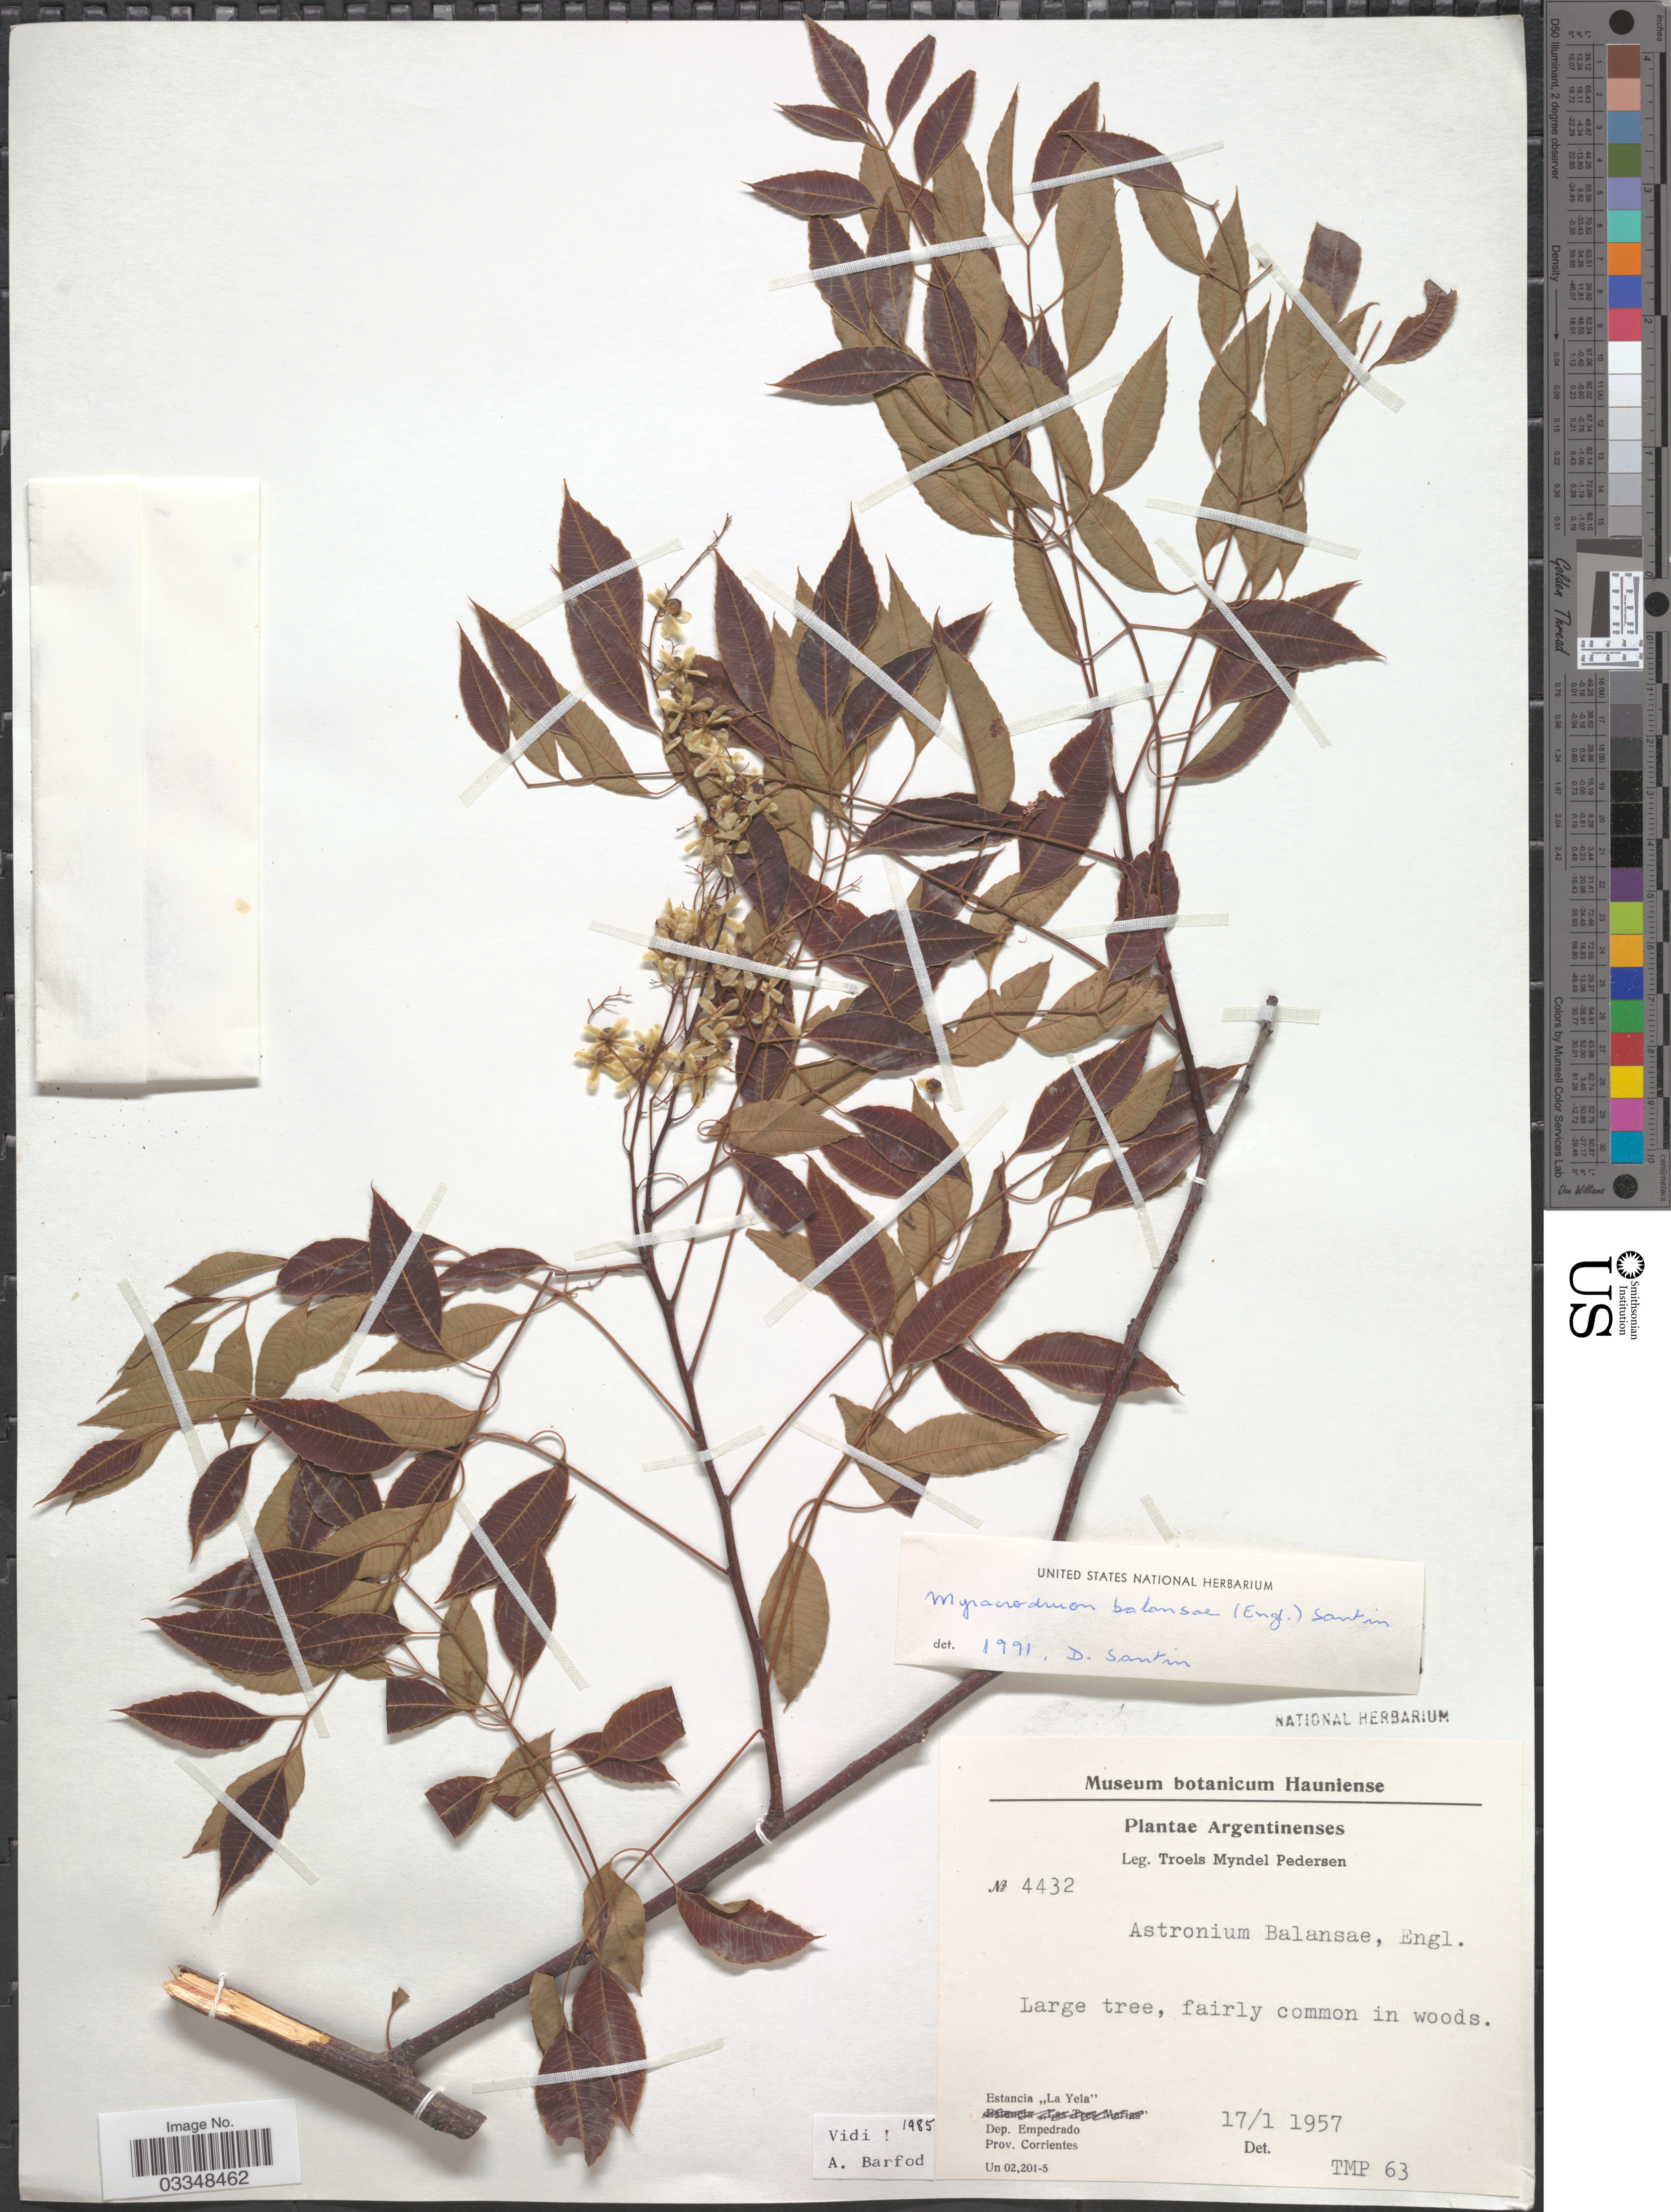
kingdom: Plantae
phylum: Tracheophyta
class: Magnoliopsida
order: Sapindales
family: Anacardiaceae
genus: Myracrodruon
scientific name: Myracrodruon balansae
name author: (Engl.) Santin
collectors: T. Pederson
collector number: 4432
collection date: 1957-01-17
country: Argentina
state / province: Corrientes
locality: Estancia "La Yela", Dep. Empedrado.